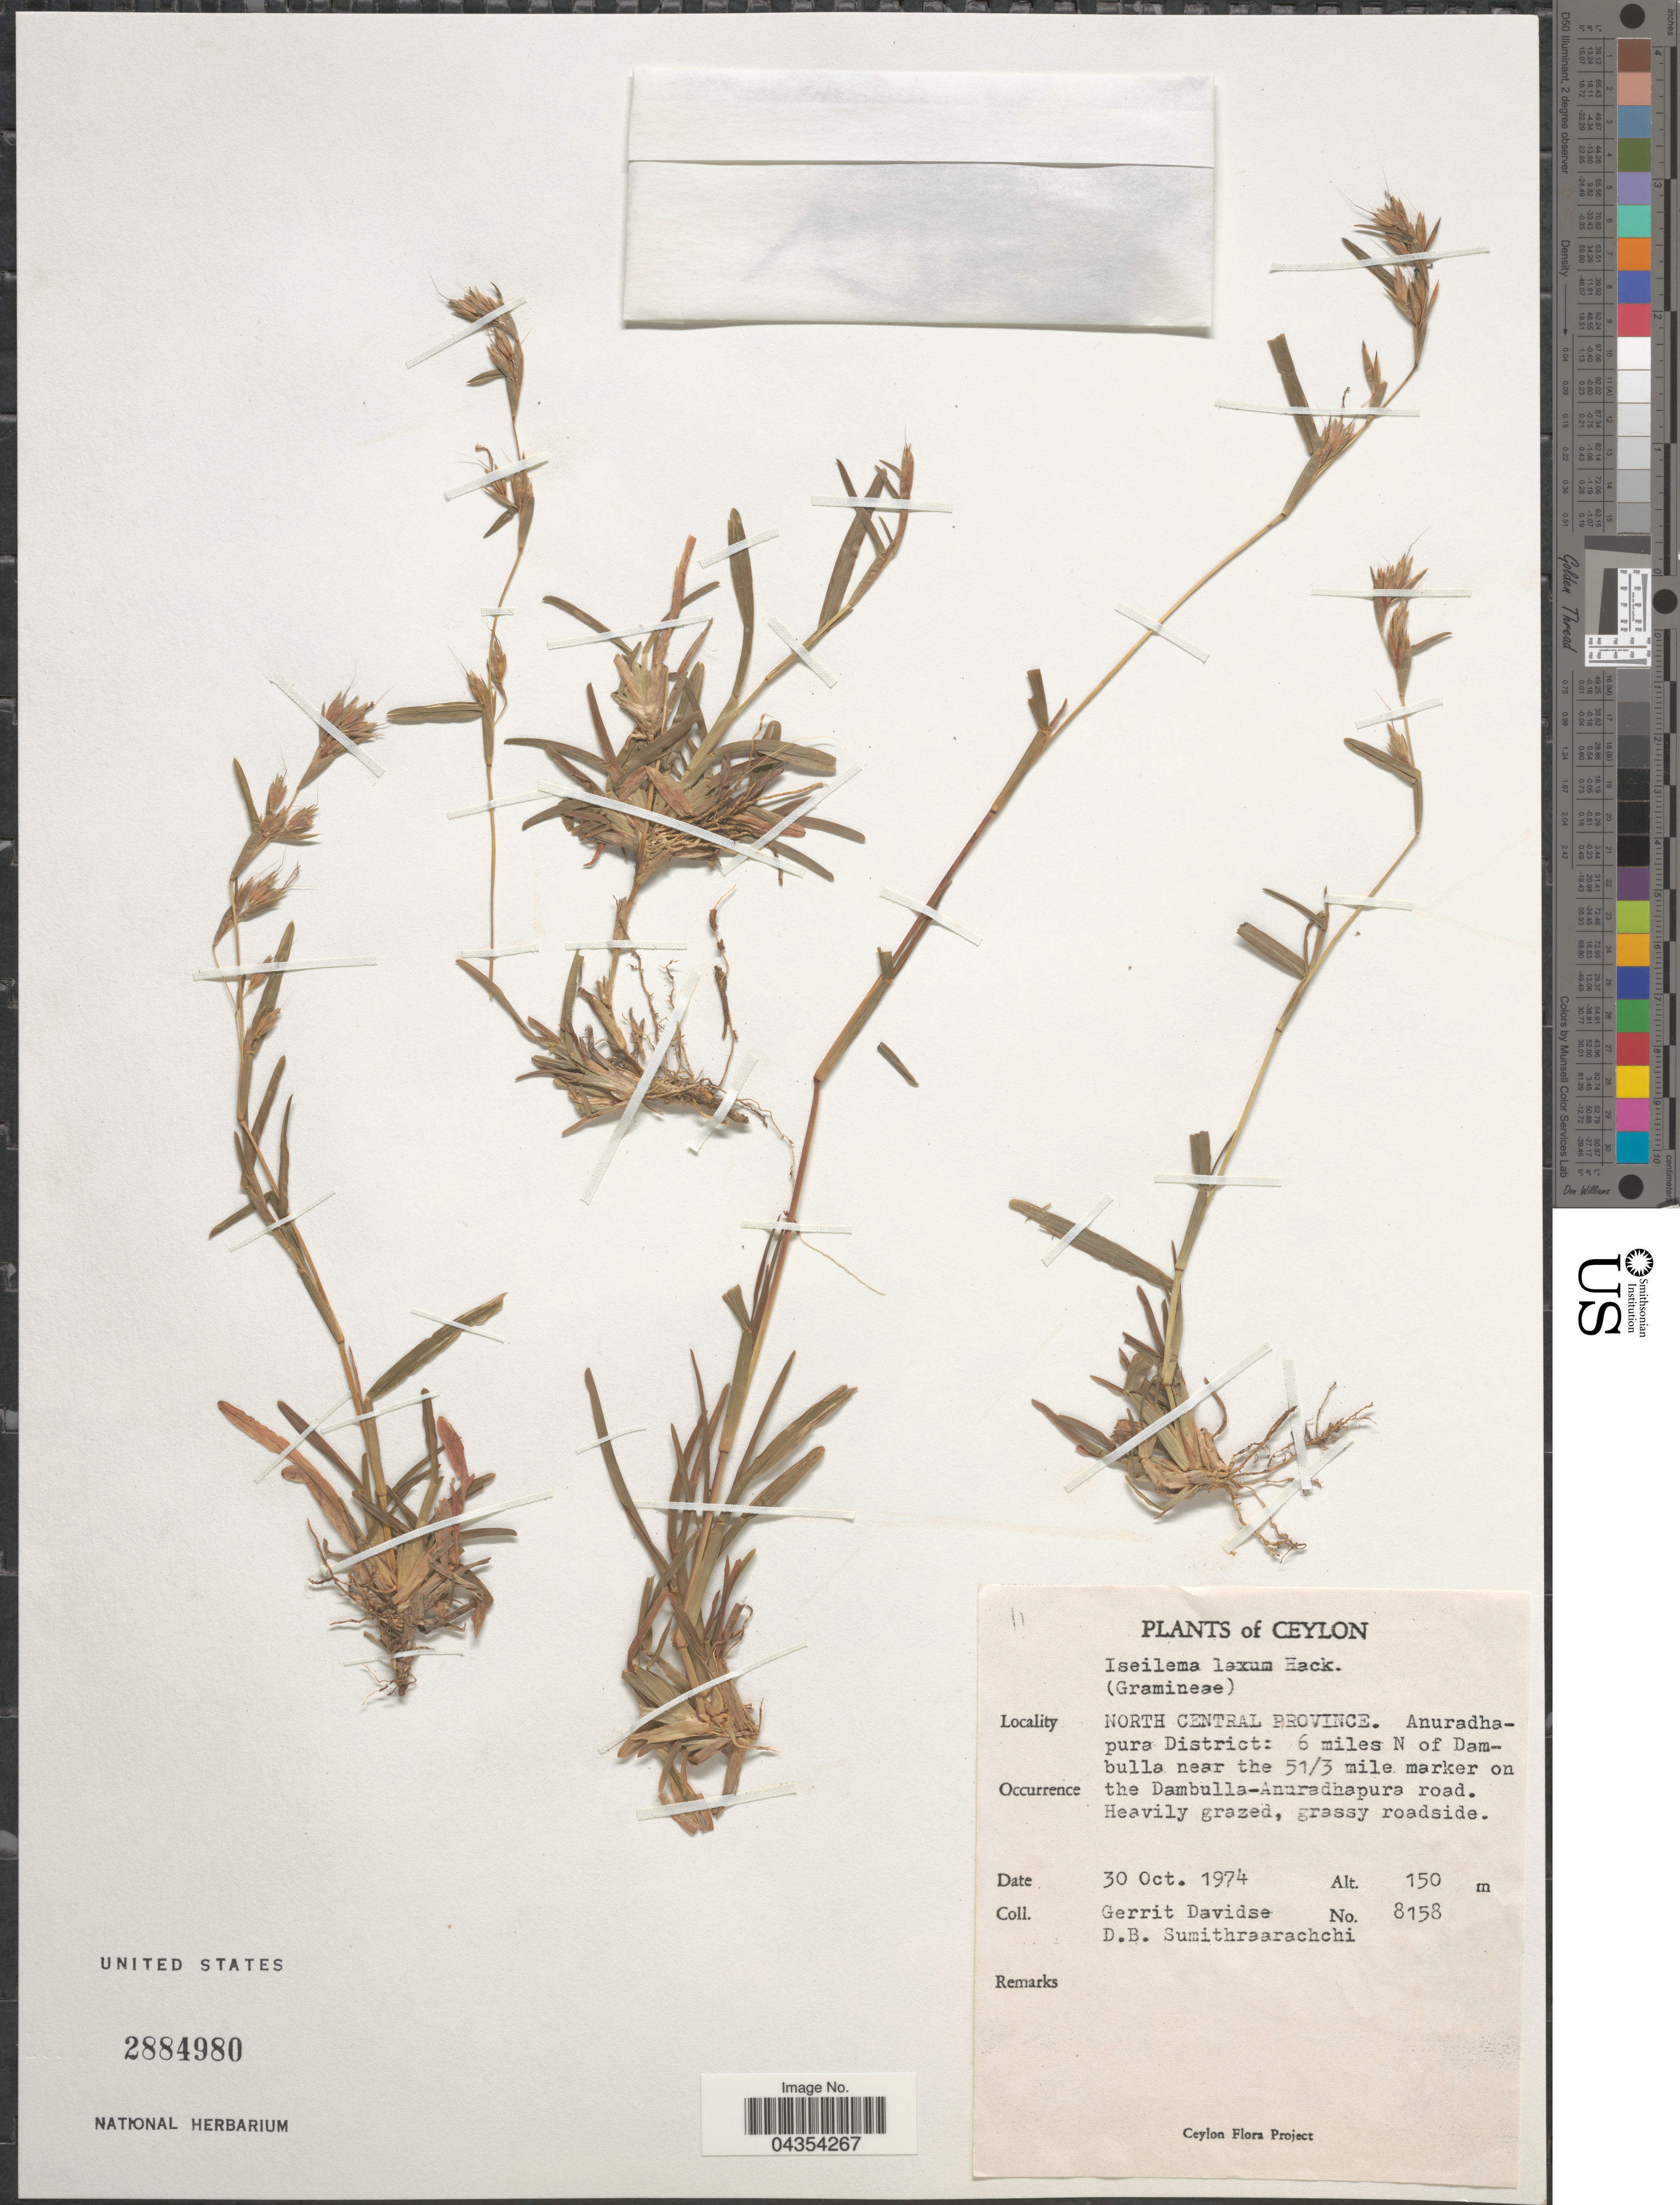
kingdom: Plantae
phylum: Tracheophyta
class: Liliopsida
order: Poales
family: Poaceae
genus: Iseilema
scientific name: Iseilema jainiana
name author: P. Umam. & P. Daniel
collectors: G. Davidse & D. B. Sumithraarachchi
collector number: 8158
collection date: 1974-10-30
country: Sri Lanka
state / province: North Central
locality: Ceylon. Anuradhapura District: 6 miles N of Dambulla near the 51/3 mile marker on the Dambulla-Anuradhapura road.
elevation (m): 150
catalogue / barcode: US 2884980